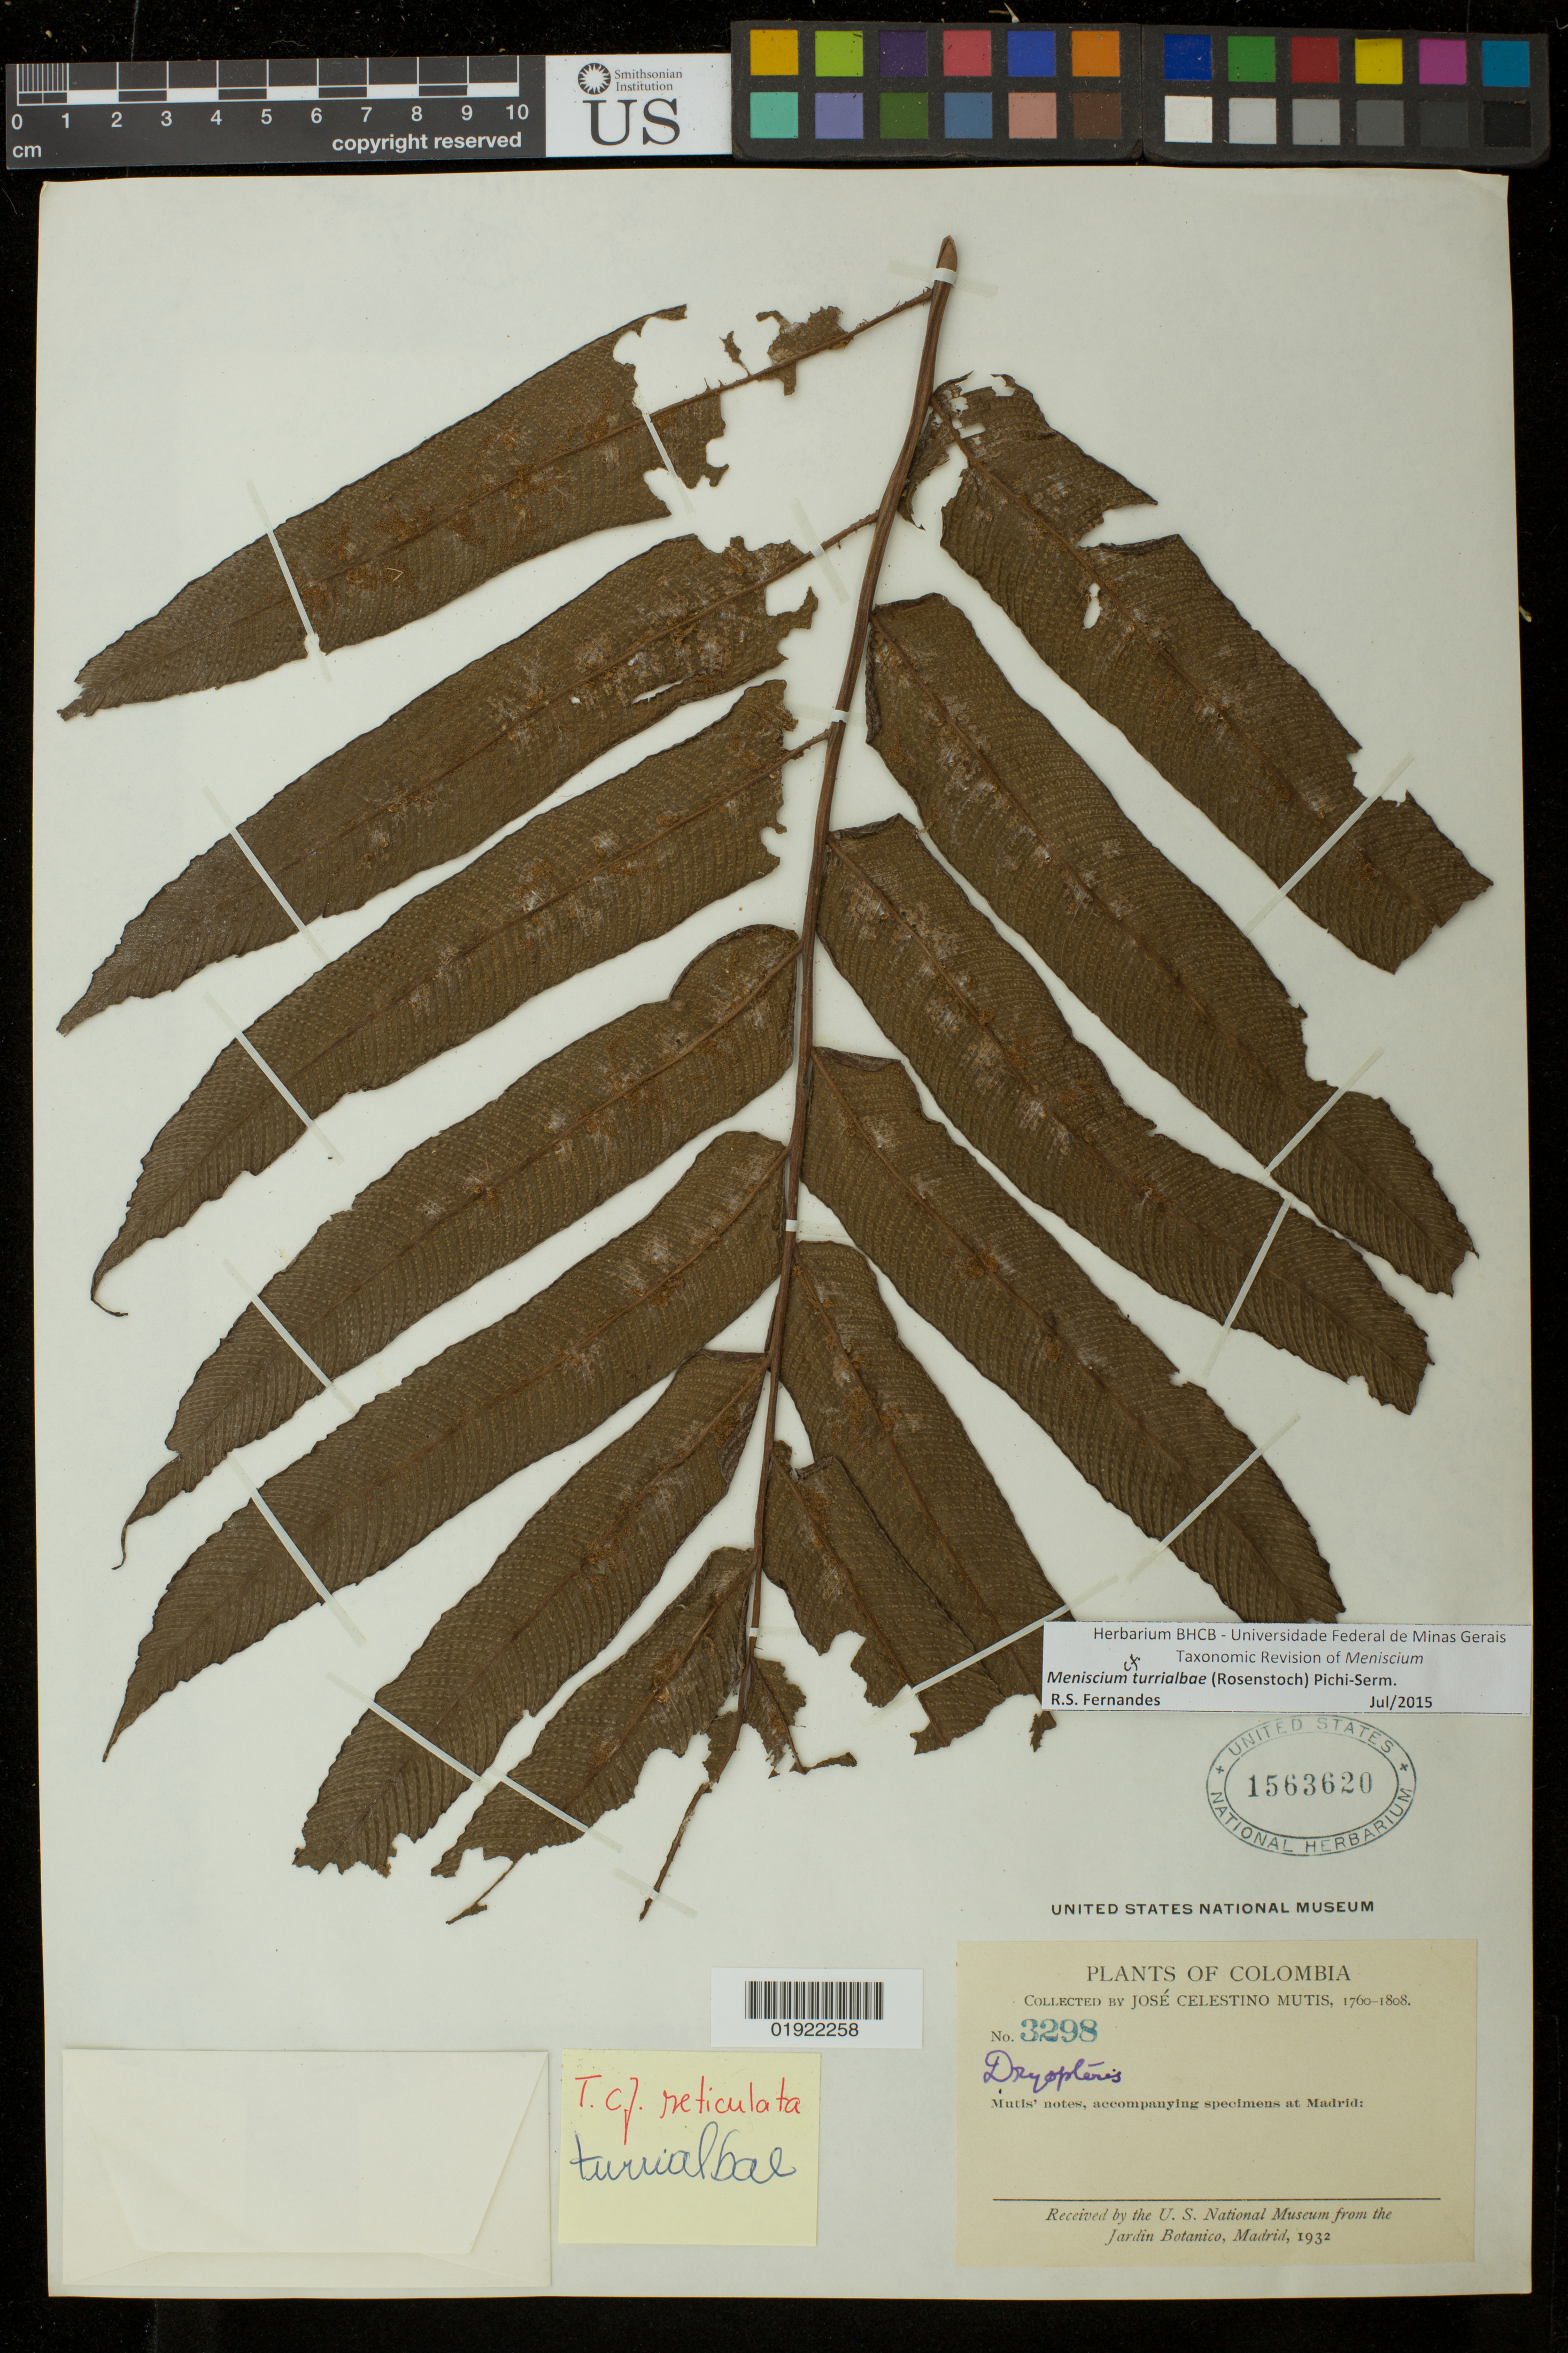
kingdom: Plantae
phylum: Tracheophyta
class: Polypodiopsida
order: Polypodiales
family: Thelypteridaceae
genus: Meniscium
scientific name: Meniscium turrialbae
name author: (Rosenst.) Pic. Serm.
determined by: Fernandes, R. S.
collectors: J. Mutis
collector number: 3298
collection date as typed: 1760-1808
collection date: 1760/1808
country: Colombia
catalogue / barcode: US 1563620